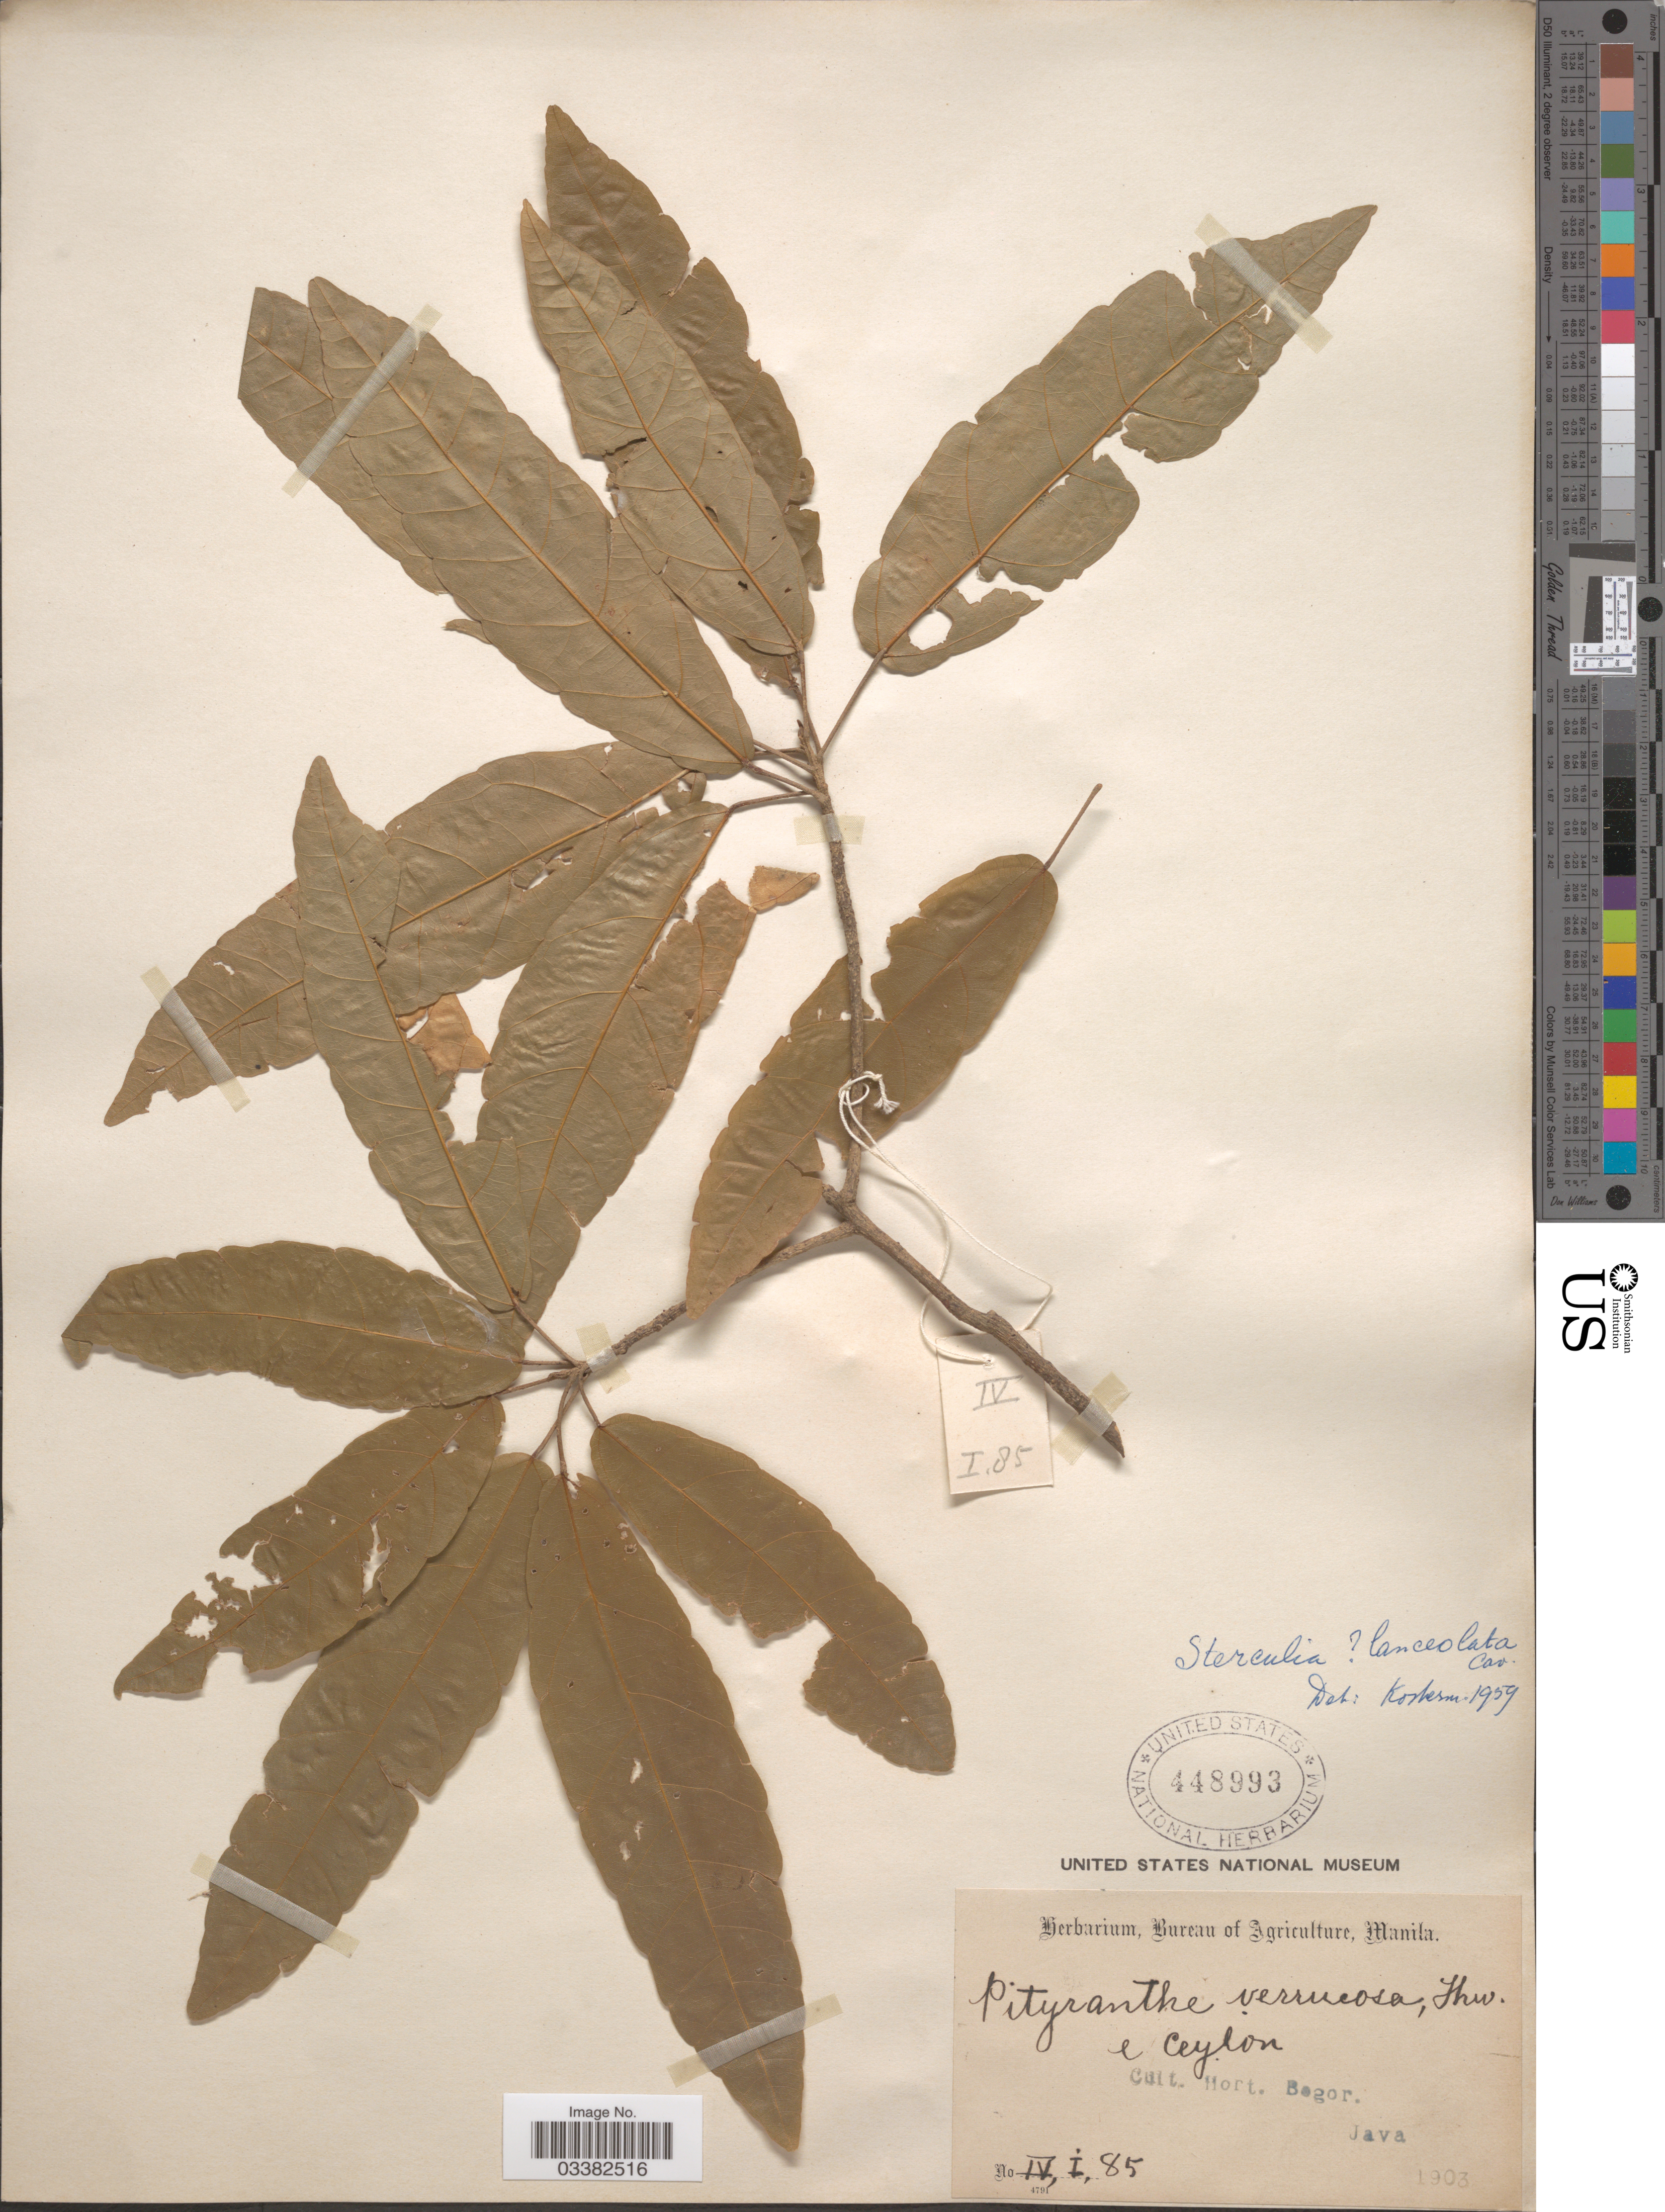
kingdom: Plantae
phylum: Tracheophyta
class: Magnoliopsida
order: Malvales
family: Malvaceae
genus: Sterculia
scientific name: Sterculia lanceolata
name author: Cav.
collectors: ex Herb. Bur. Agric. Manila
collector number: IV, I, 85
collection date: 1903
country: Indonesia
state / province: Java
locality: Cult. Hort. Bogor.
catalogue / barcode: US 448993